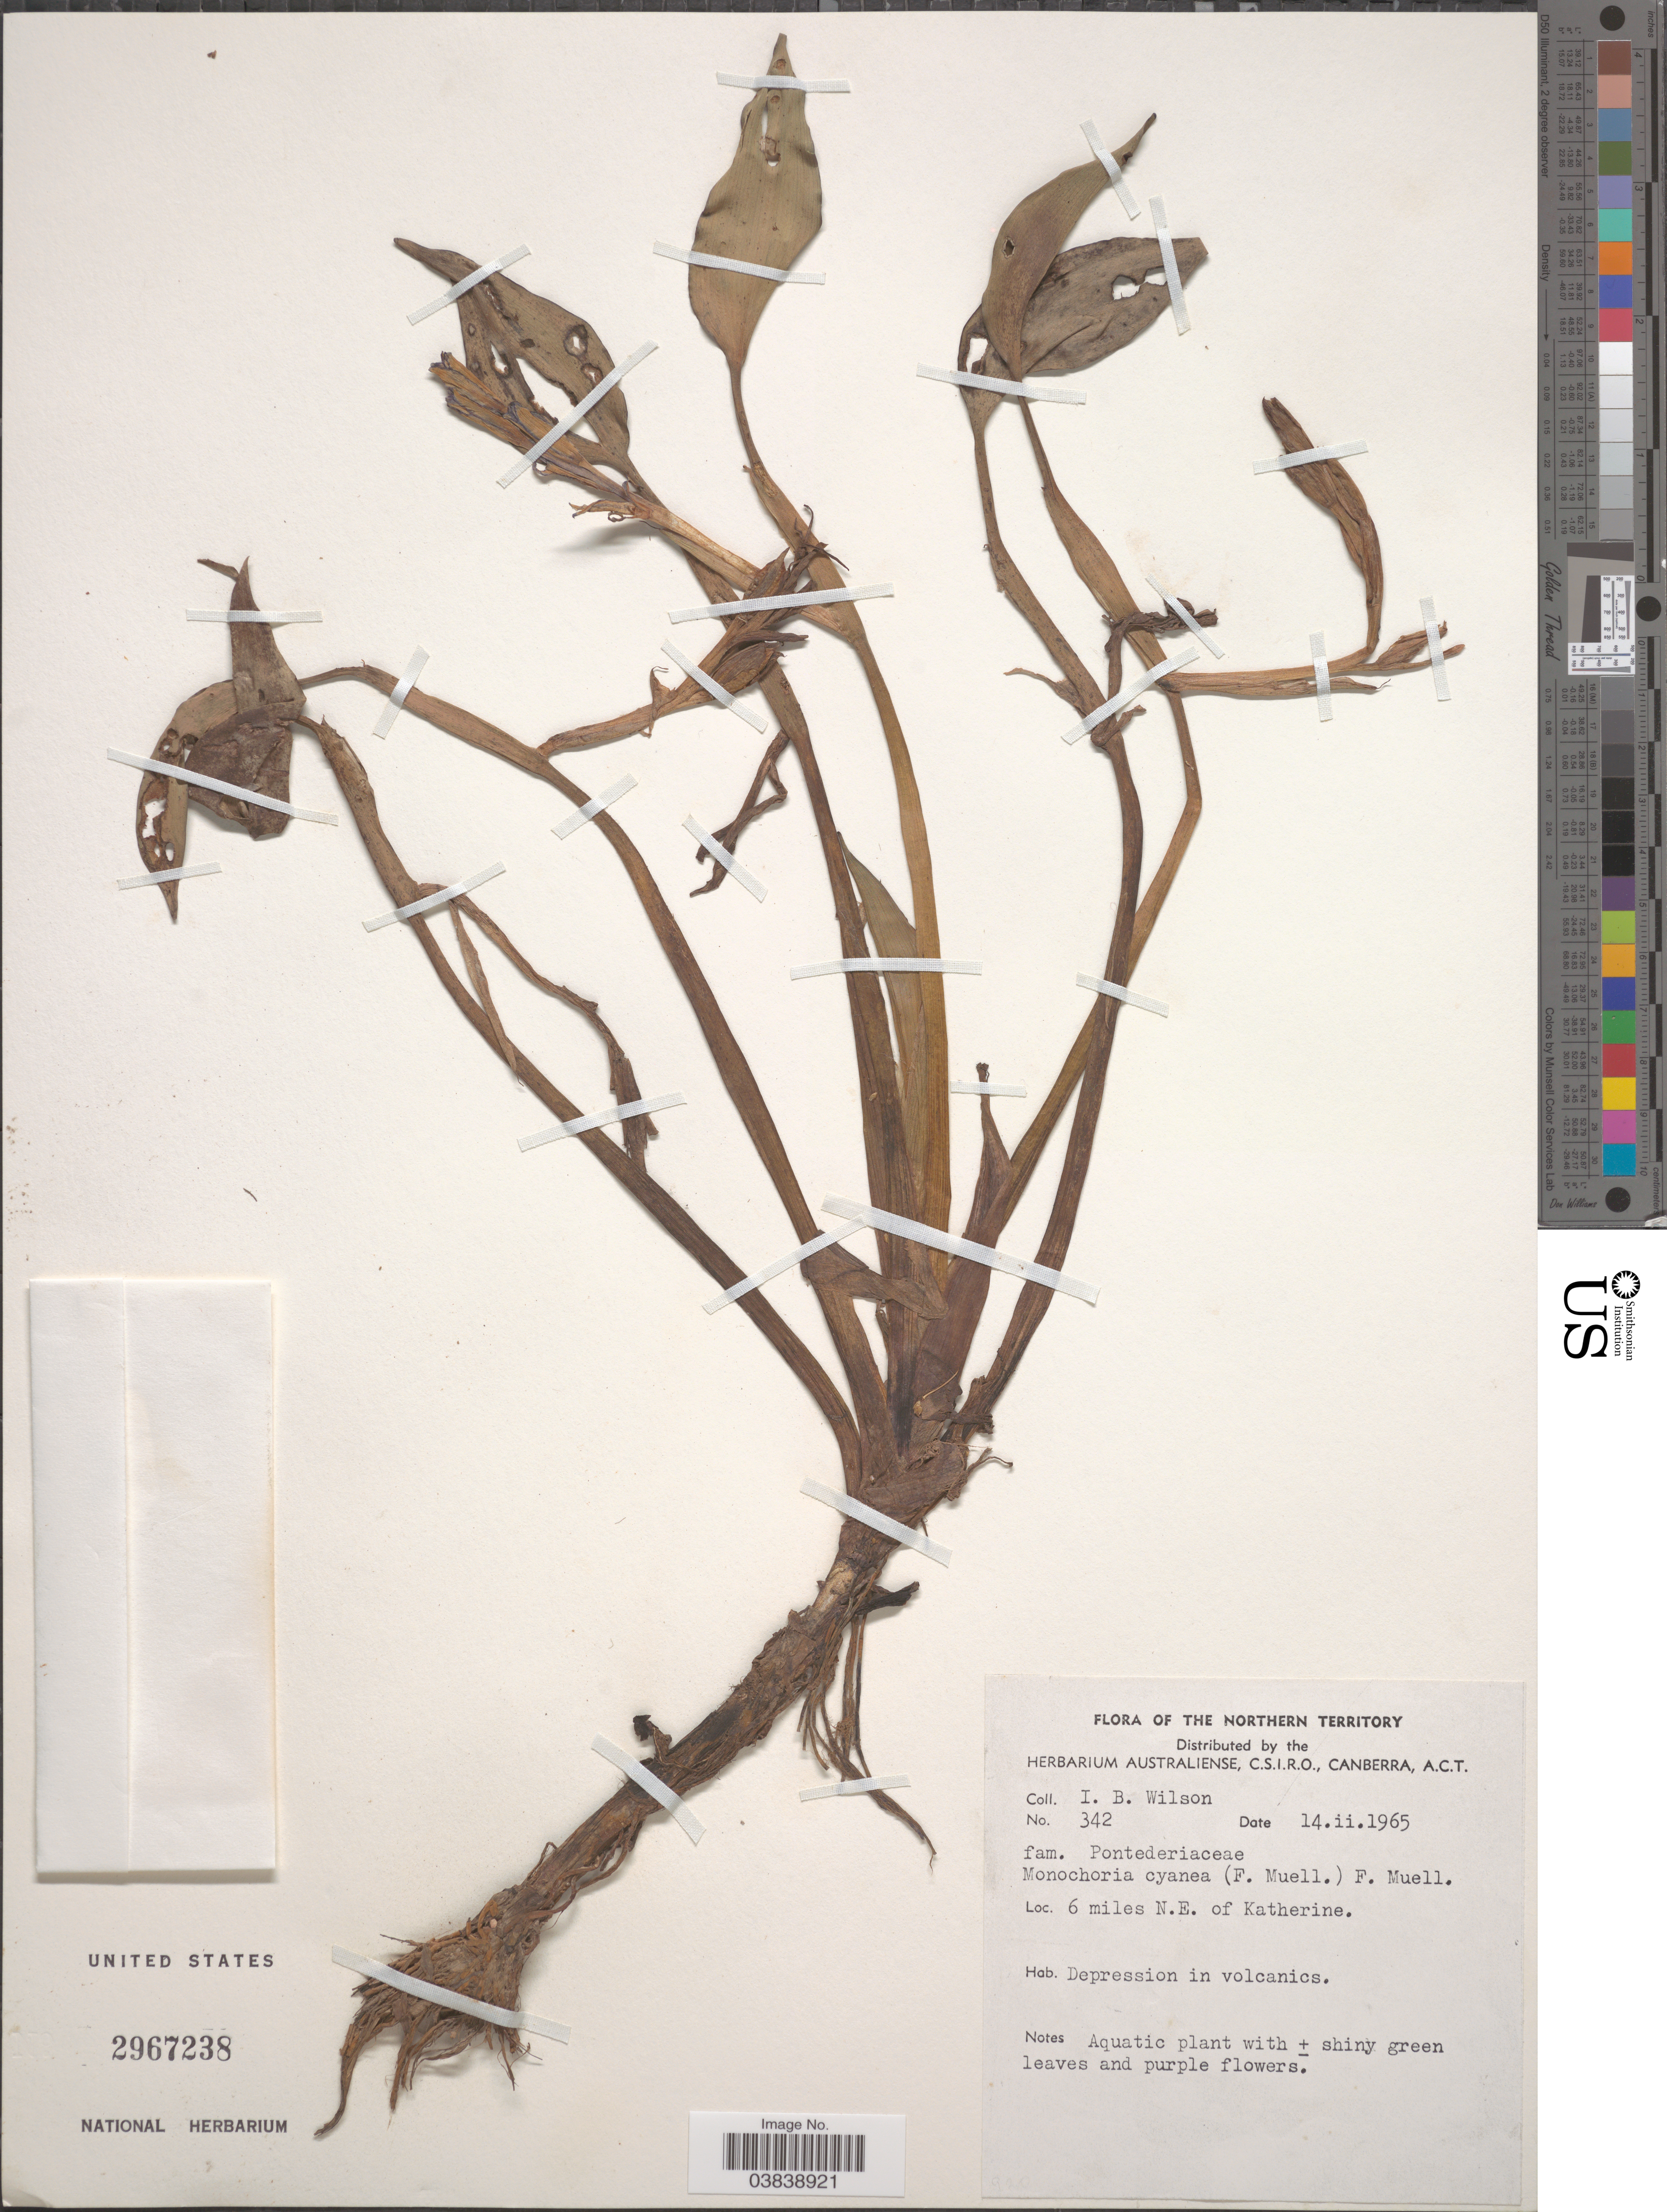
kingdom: Plantae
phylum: Tracheophyta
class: Liliopsida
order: Commelinales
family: Pontederiaceae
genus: Monochoria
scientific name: Monochoria cyanea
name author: (F. Muell.) F. Muell.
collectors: I. B. Wilson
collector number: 342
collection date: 1965-02-14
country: Australia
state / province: Northern Territory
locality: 6 miles N.E. of Katherine.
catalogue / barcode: US 2967238